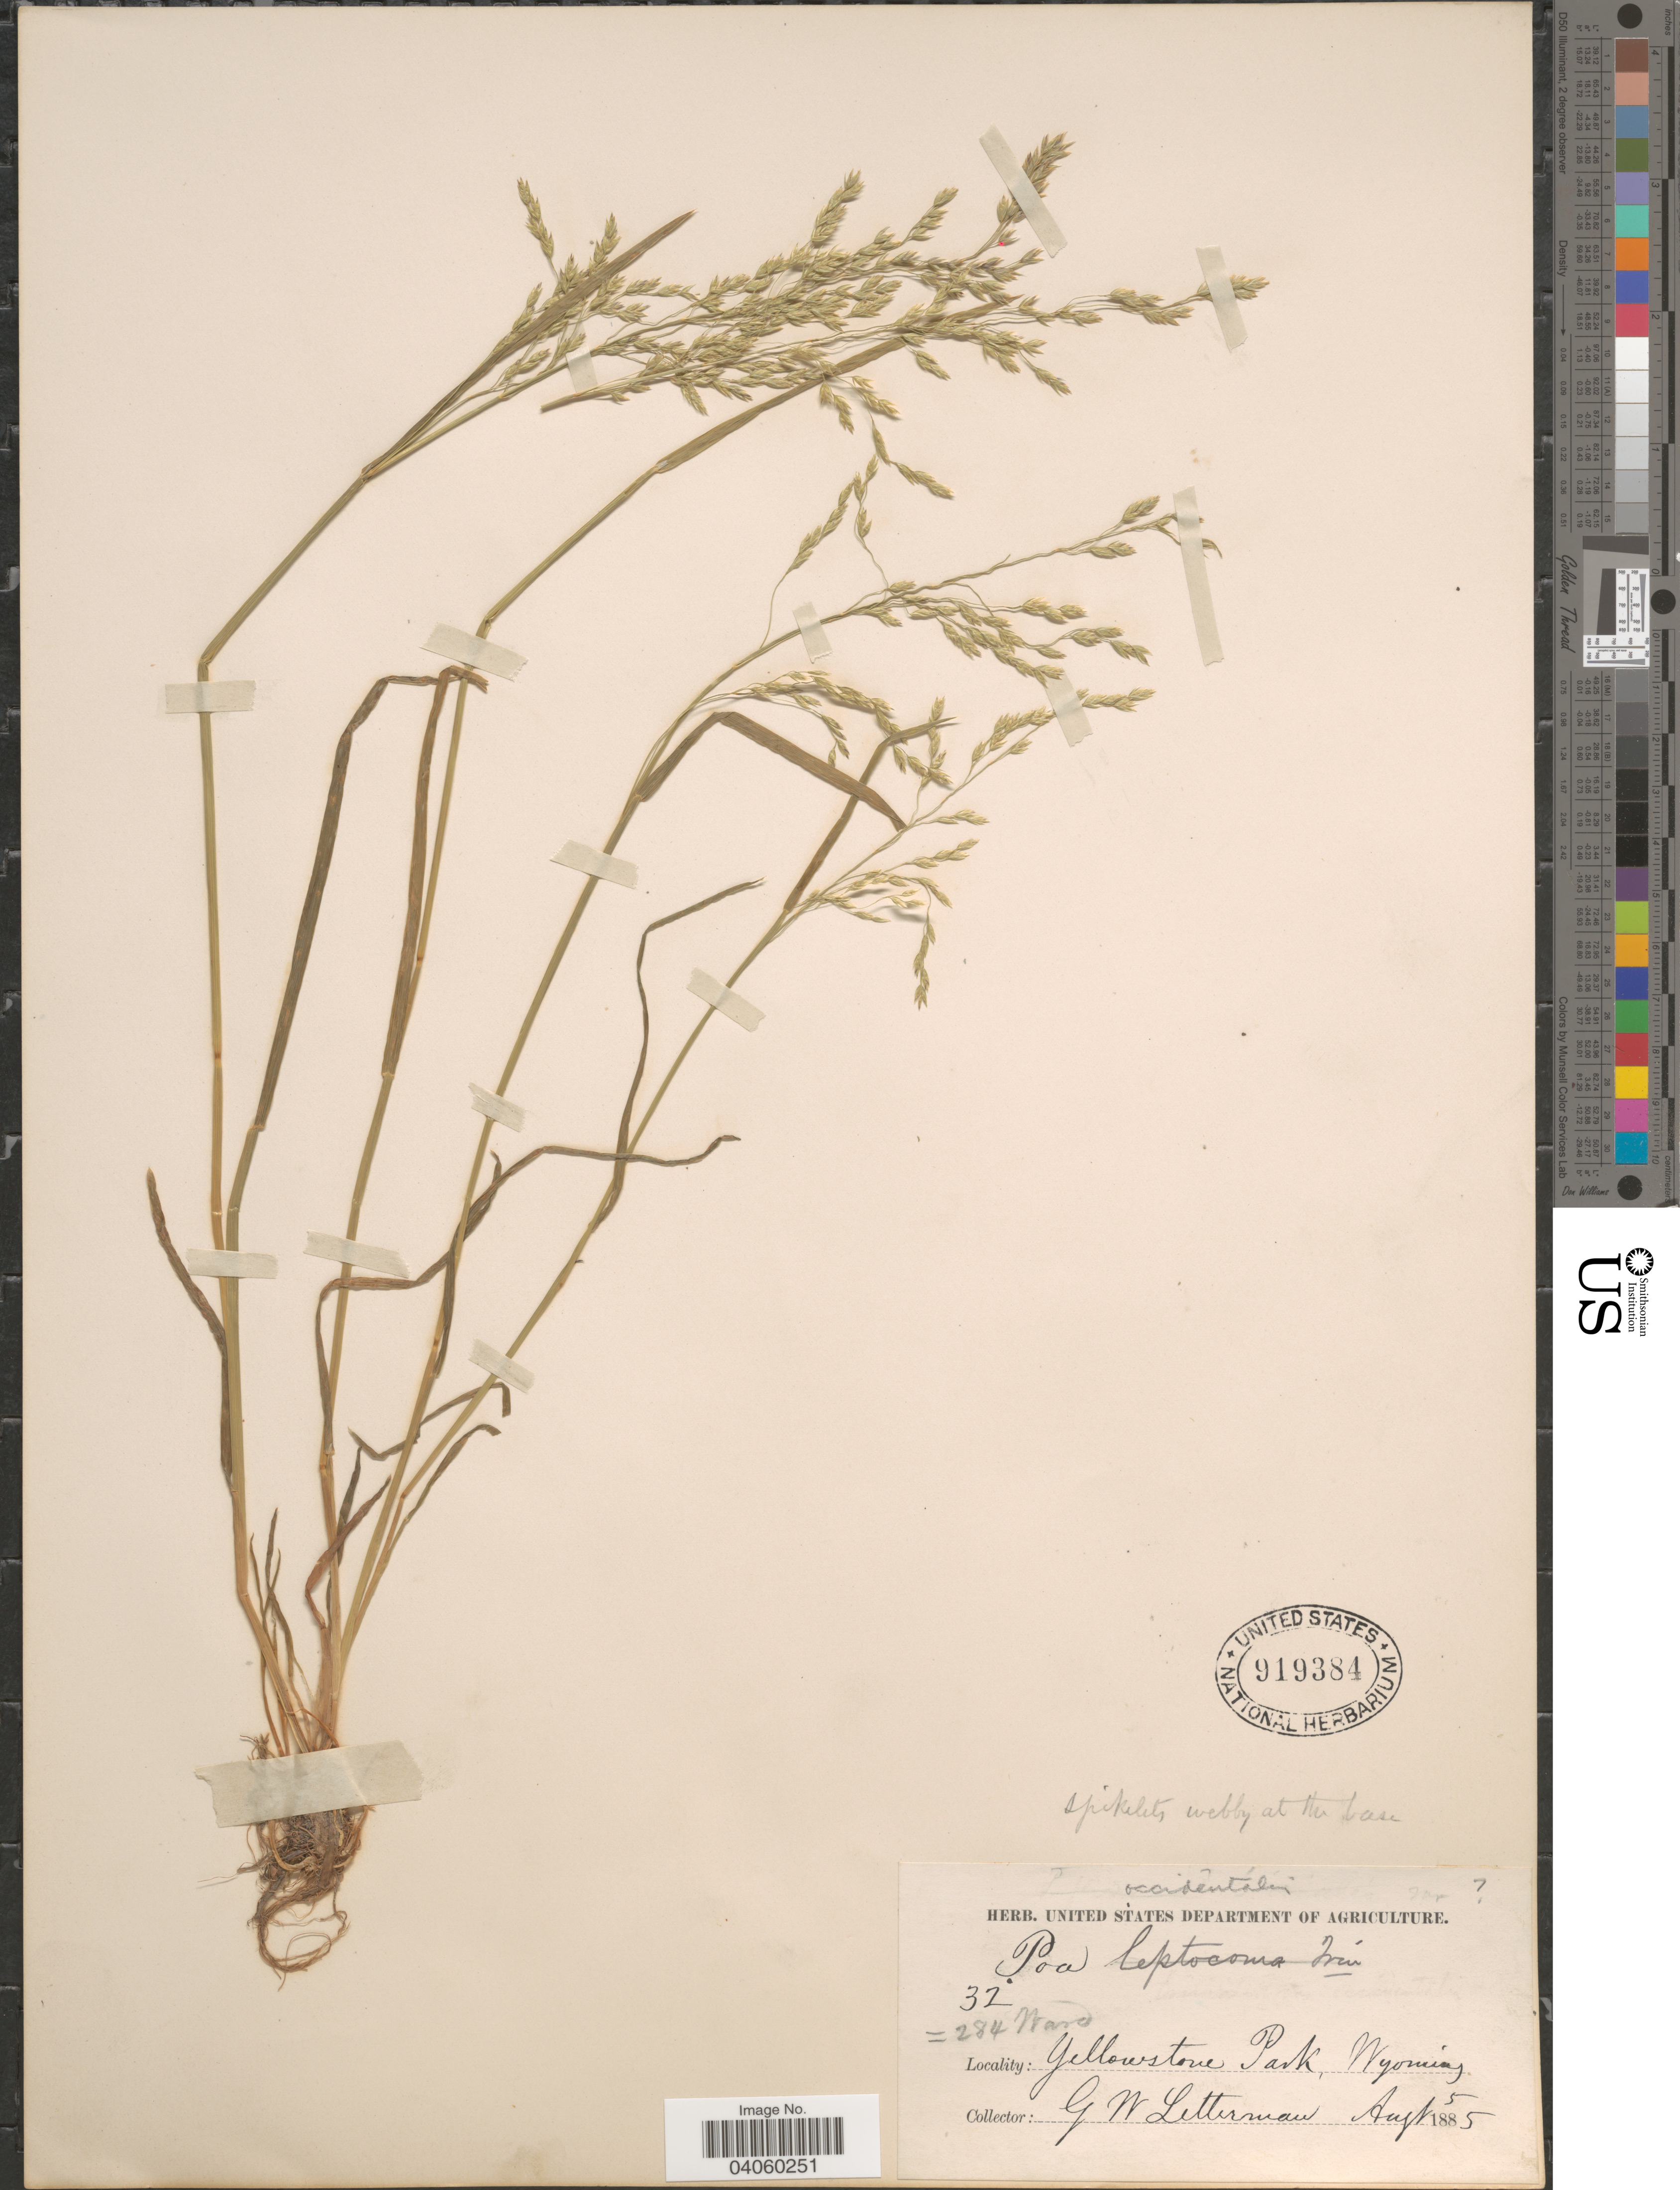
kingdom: Plantae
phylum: Tracheophyta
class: Liliopsida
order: Poales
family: Poaceae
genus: Poa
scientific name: Poa leptocoma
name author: Trin.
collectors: G. W. Letterman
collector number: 32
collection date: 1885-08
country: United States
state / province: Wyoming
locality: Yellowstone Park.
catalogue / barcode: US 919384